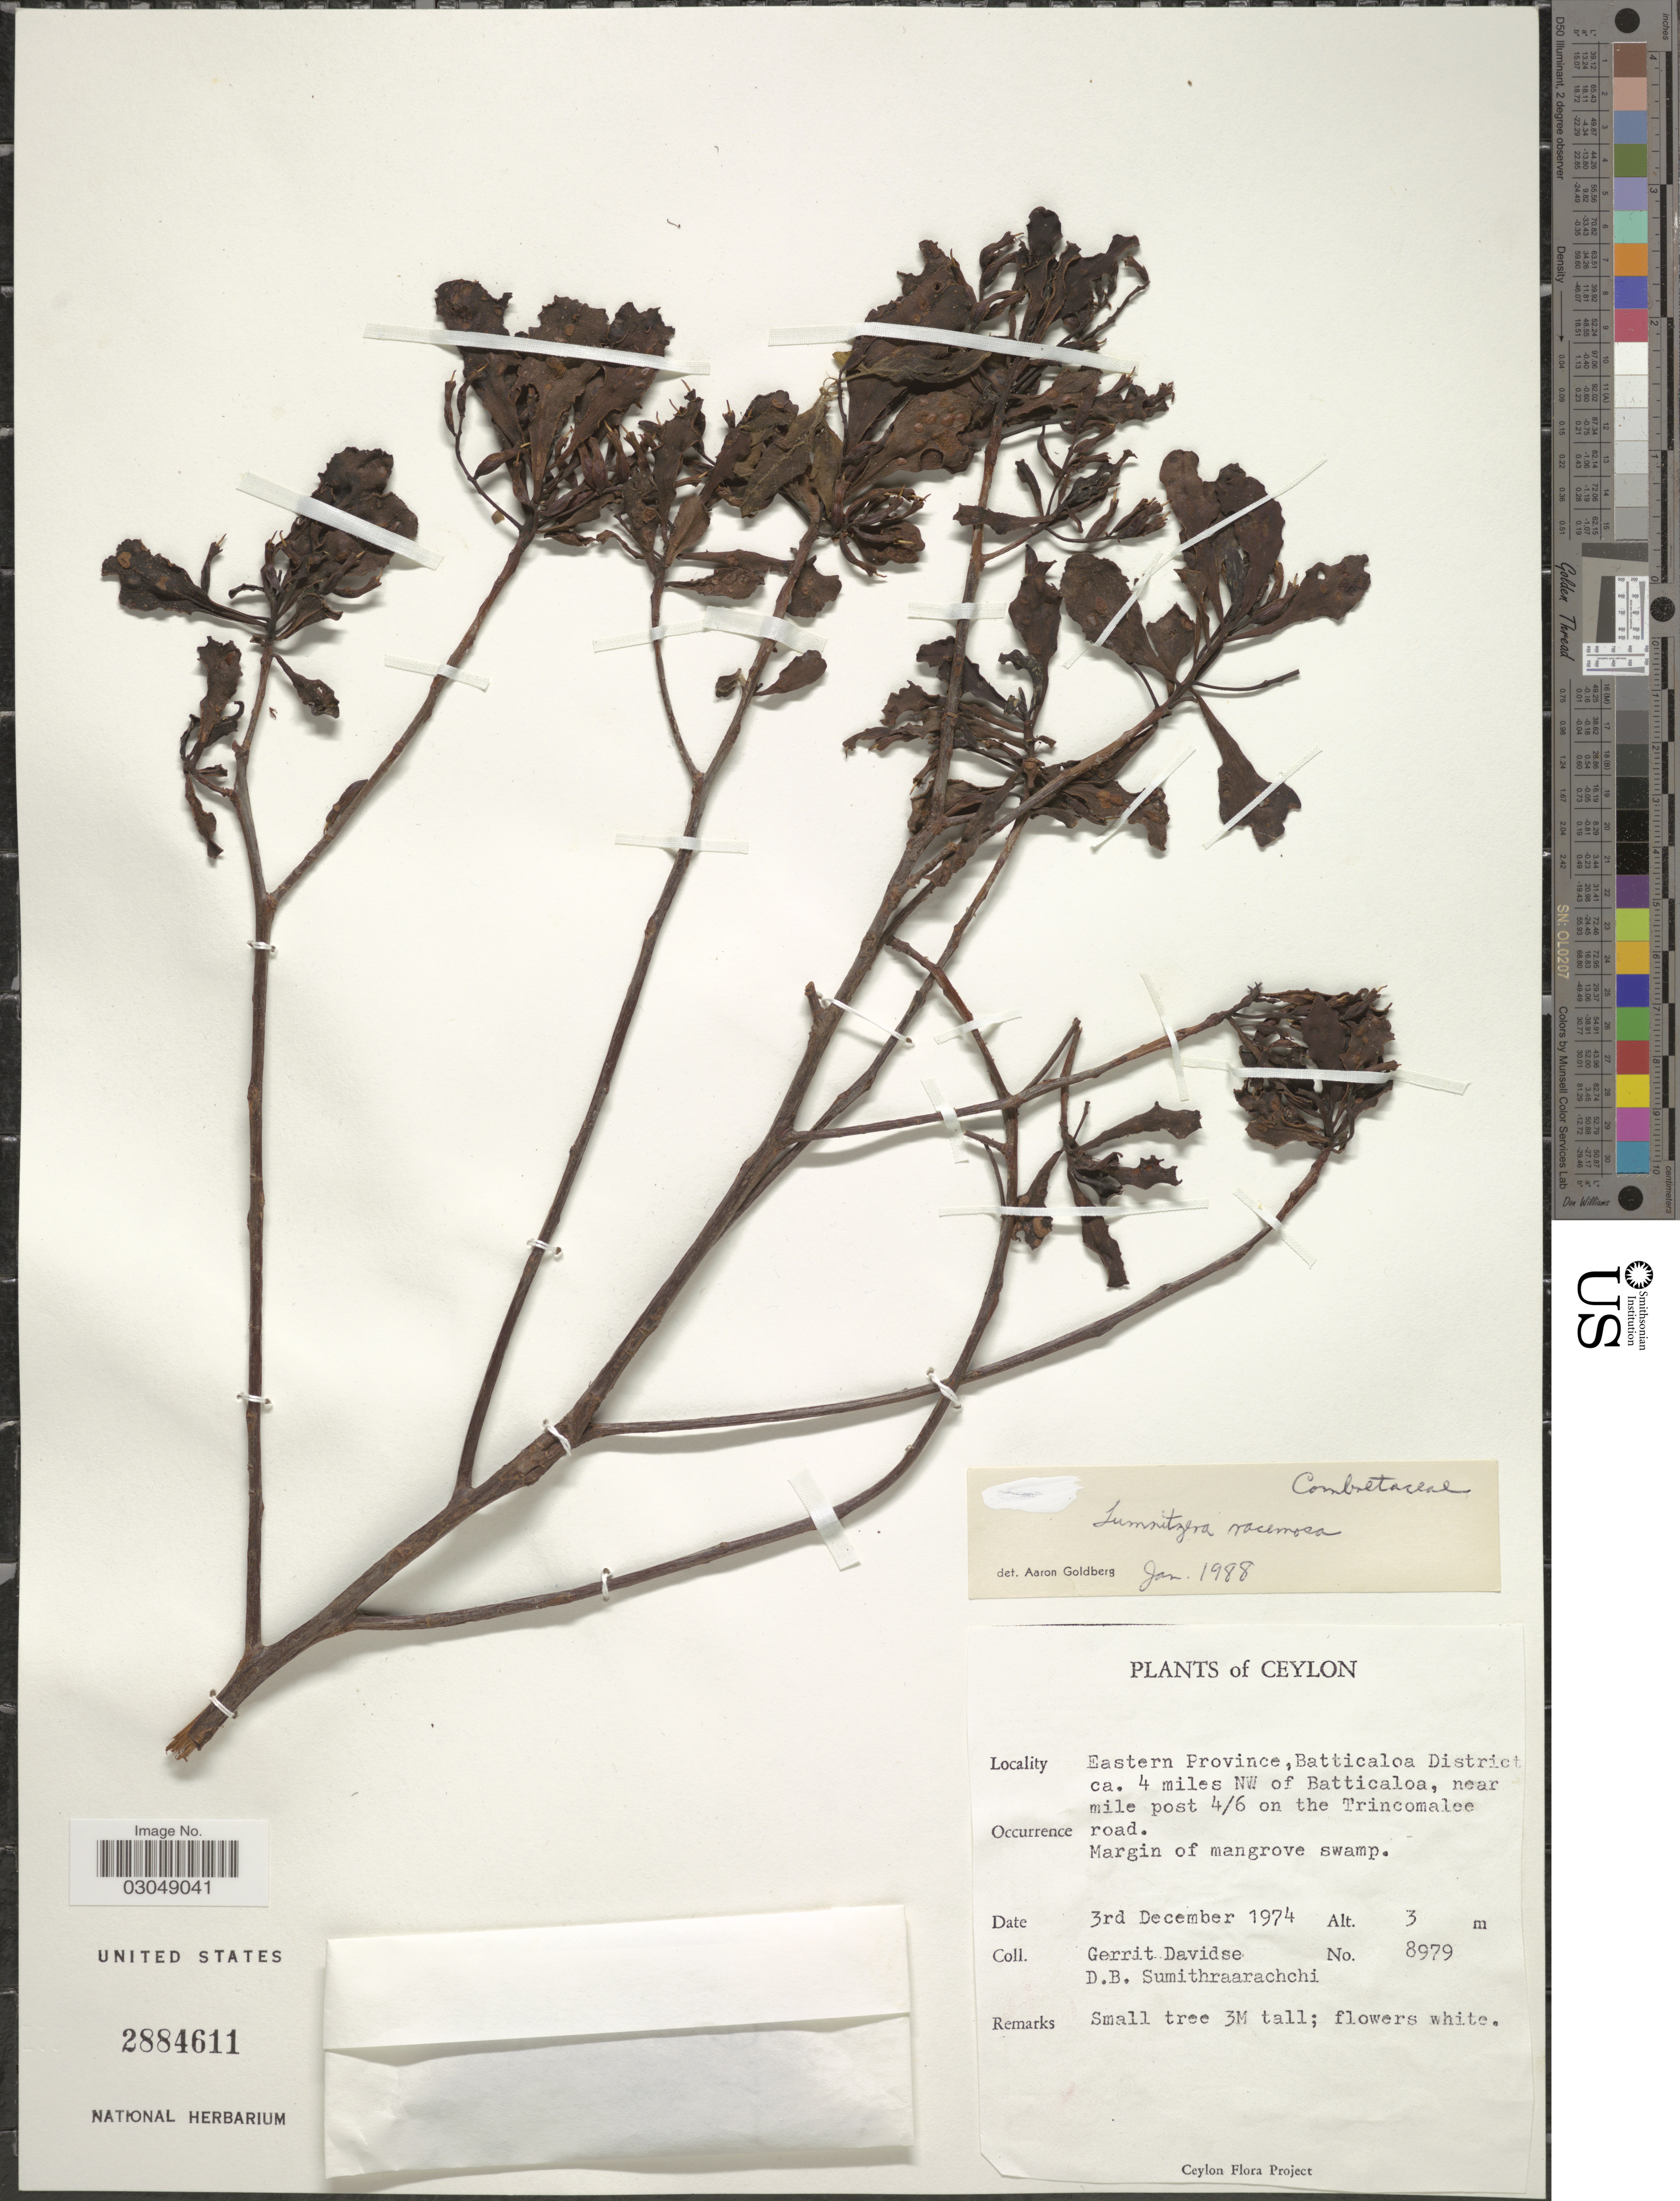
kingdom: Plantae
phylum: Tracheophyta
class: Magnoliopsida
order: Myrtales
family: Combretaceae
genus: Lumnitzera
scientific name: Lumnitzera racemosa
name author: Willd.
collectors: G. Davidse & D. B. Sumithraarachchi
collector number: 8979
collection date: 1974-12-03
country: Sri Lanka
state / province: Eastern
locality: Ceylon. Batticaloa District ca. 4 miles NW of Batticaloa, near mile post 4/6 on the Trincomalee road.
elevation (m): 3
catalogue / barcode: US 2884611